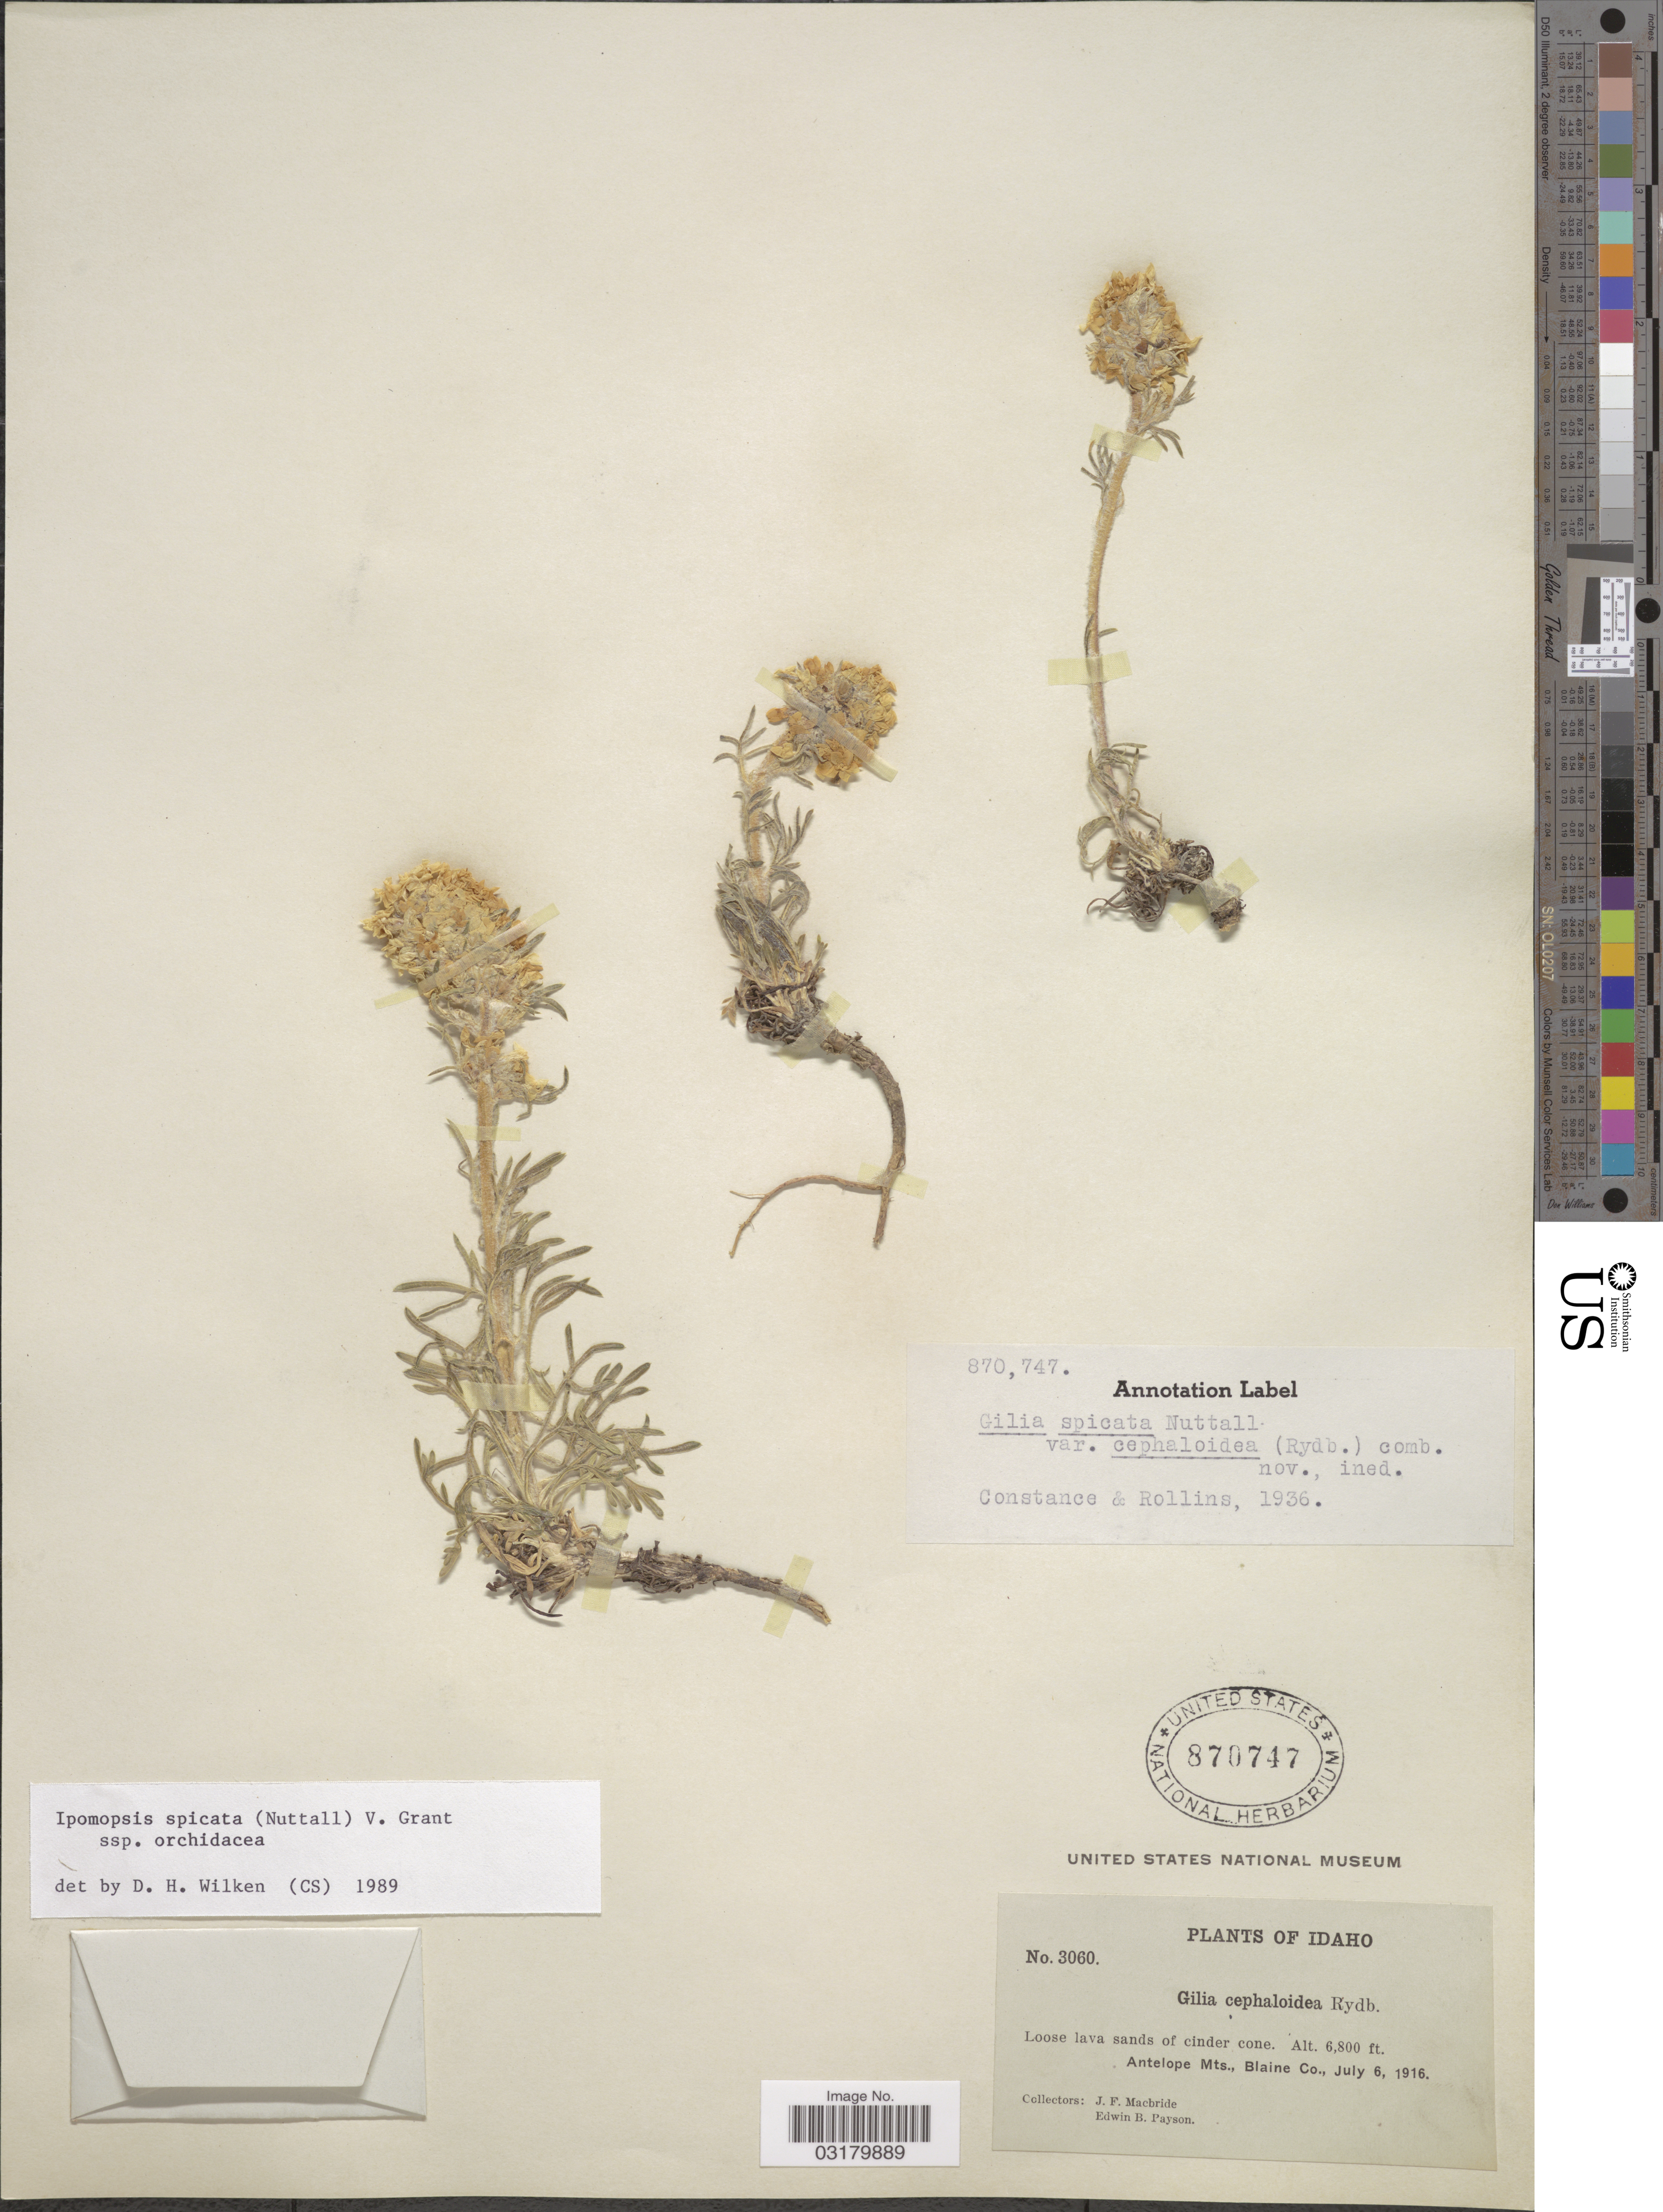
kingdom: Plantae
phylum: Tracheophyta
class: Magnoliopsida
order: Ericales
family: Polemoniaceae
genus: Ipomopsis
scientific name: Ipomopsis spicata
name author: (Nutt.) V.E. Grant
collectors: J. F. Macbride & E. B. Payson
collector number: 3060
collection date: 1916-07-06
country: United States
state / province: Idaho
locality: Antelope Mts., Blaine Co.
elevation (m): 2073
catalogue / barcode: US 870747